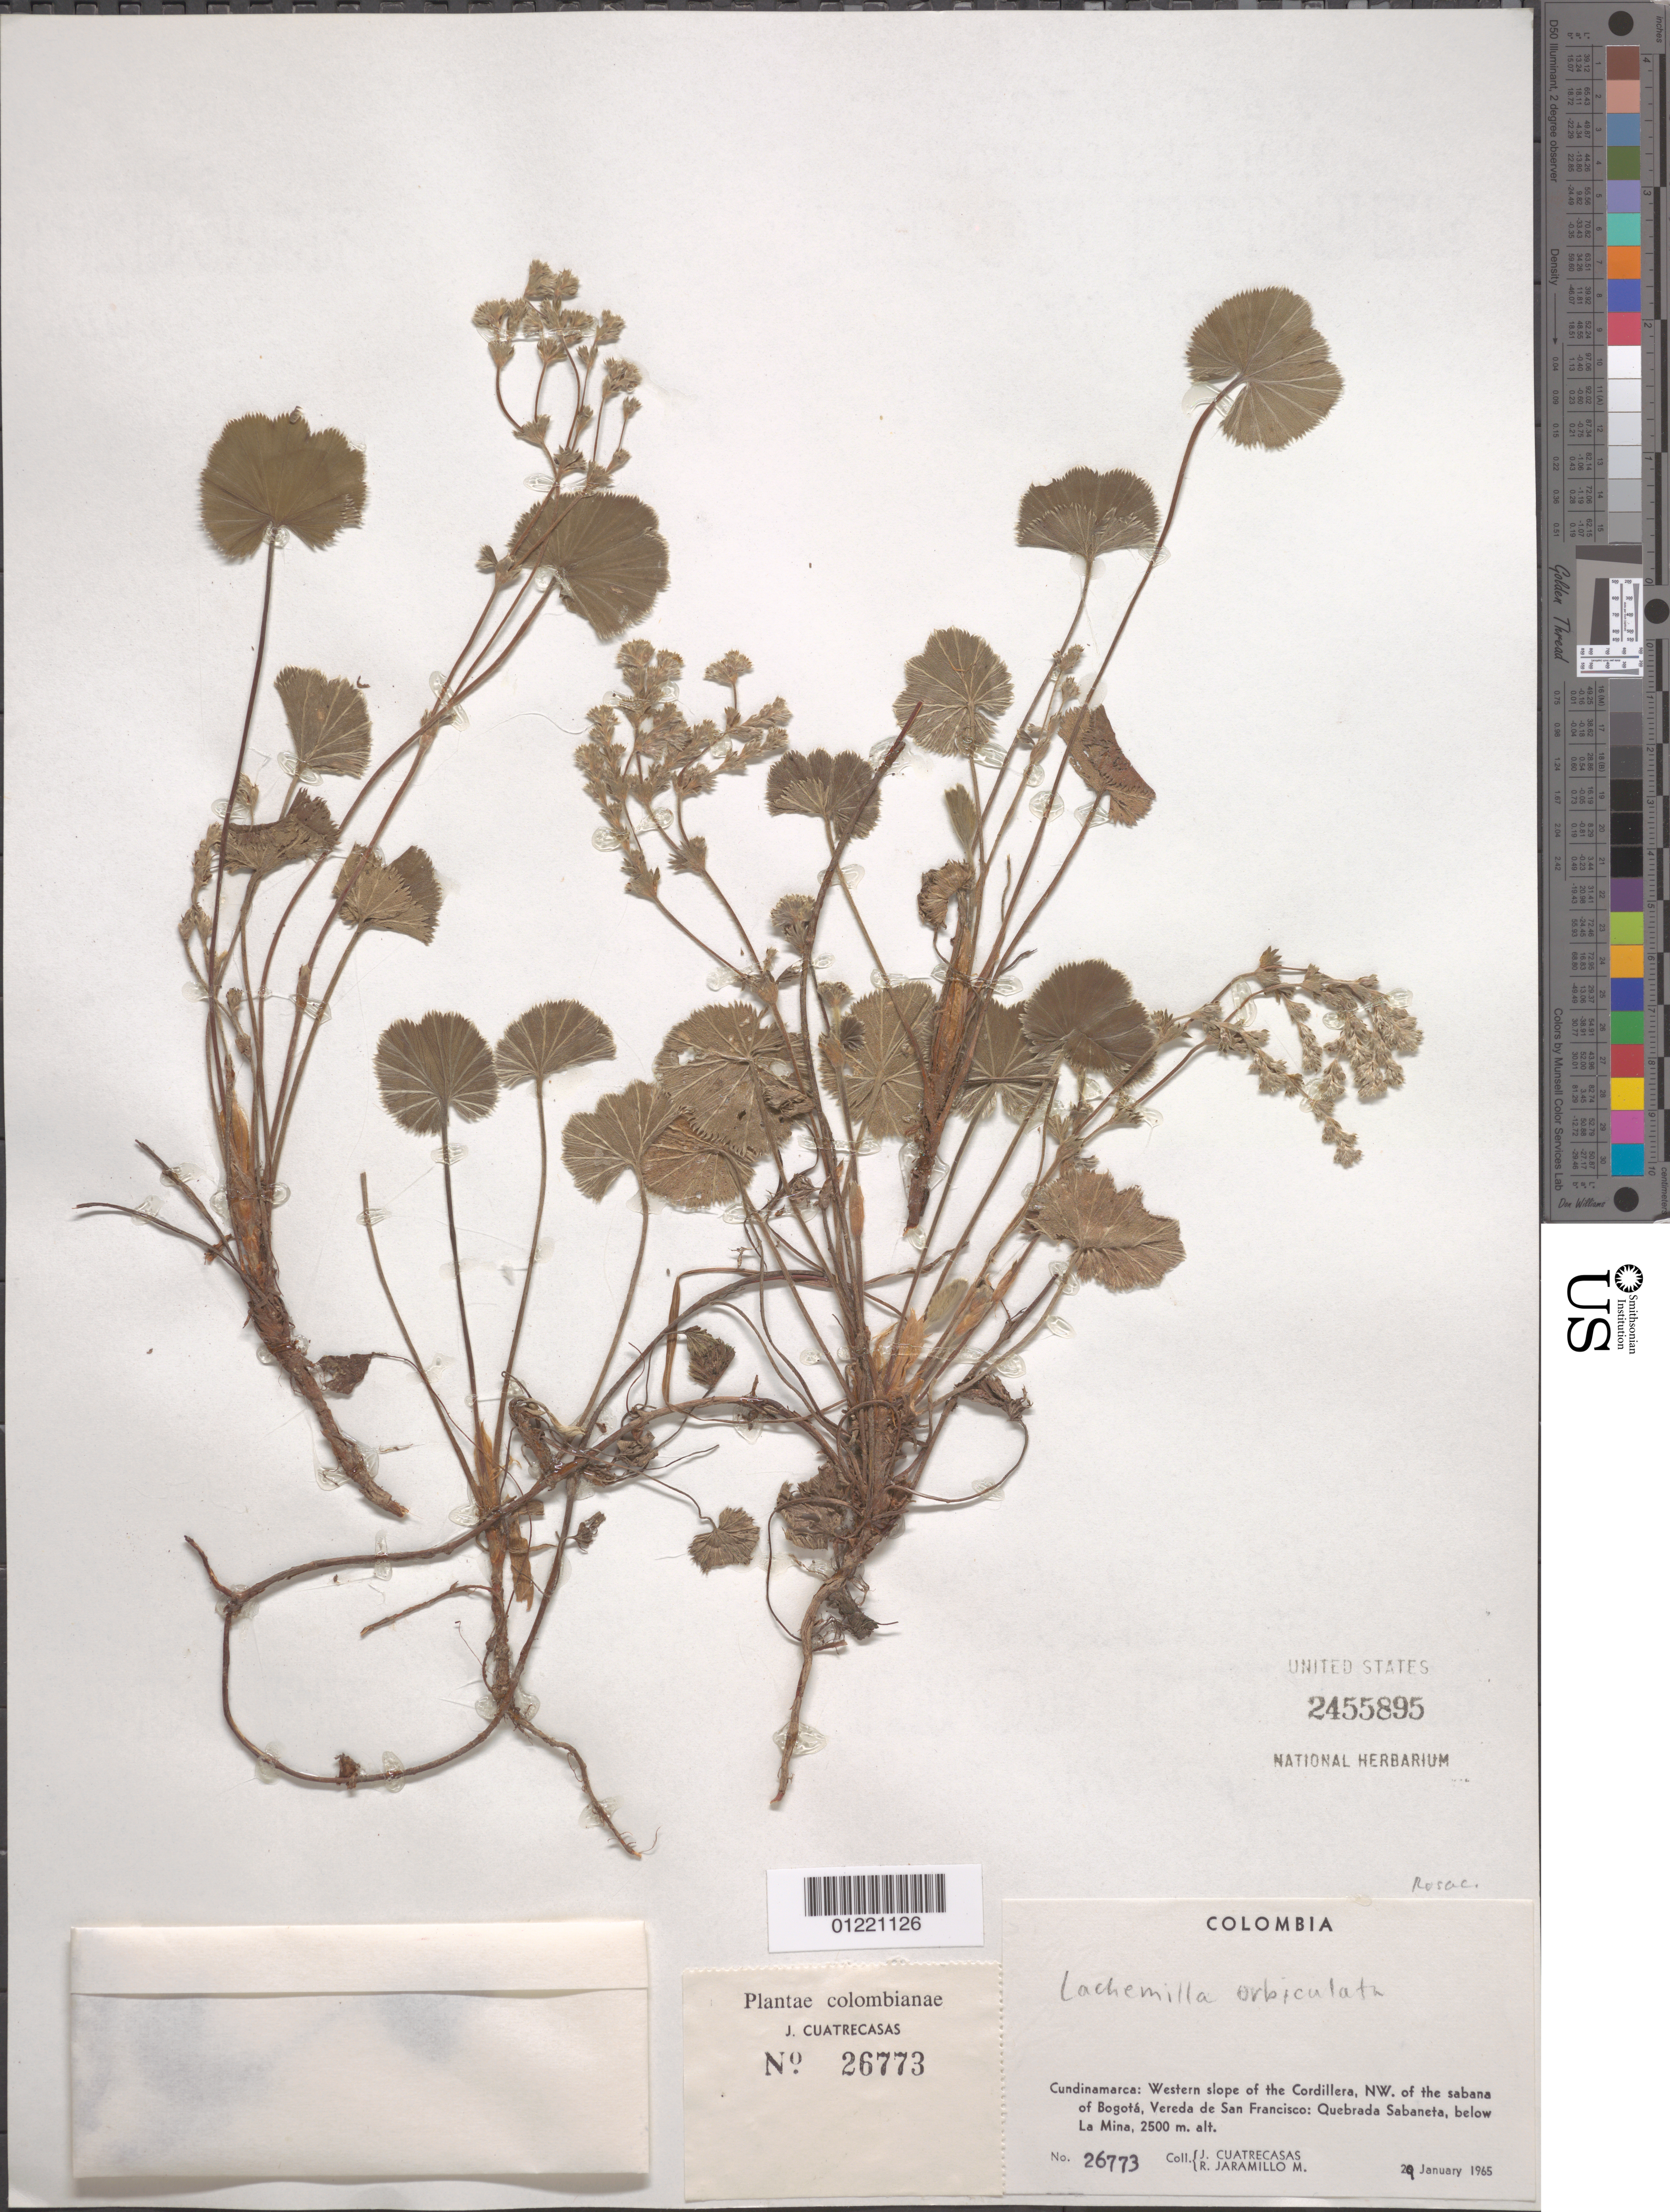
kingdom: Plantae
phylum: Tracheophyta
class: Magnoliopsida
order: Rosales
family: Rosaceae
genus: Lachemilla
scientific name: Lachemilla orbiculata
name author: (Ruiz & Pav.) Rydb.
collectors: J. Cuatrecasas & R. Jaramillo M.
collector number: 26773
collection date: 1965-01-29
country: Colombia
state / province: Cundinamarca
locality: Western slopes of the Cordillera, NW. of the sabana of Bogota, Vereda de San Francisco: Quebrada Sabaneta, below La Mina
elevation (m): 2500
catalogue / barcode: US 2455895